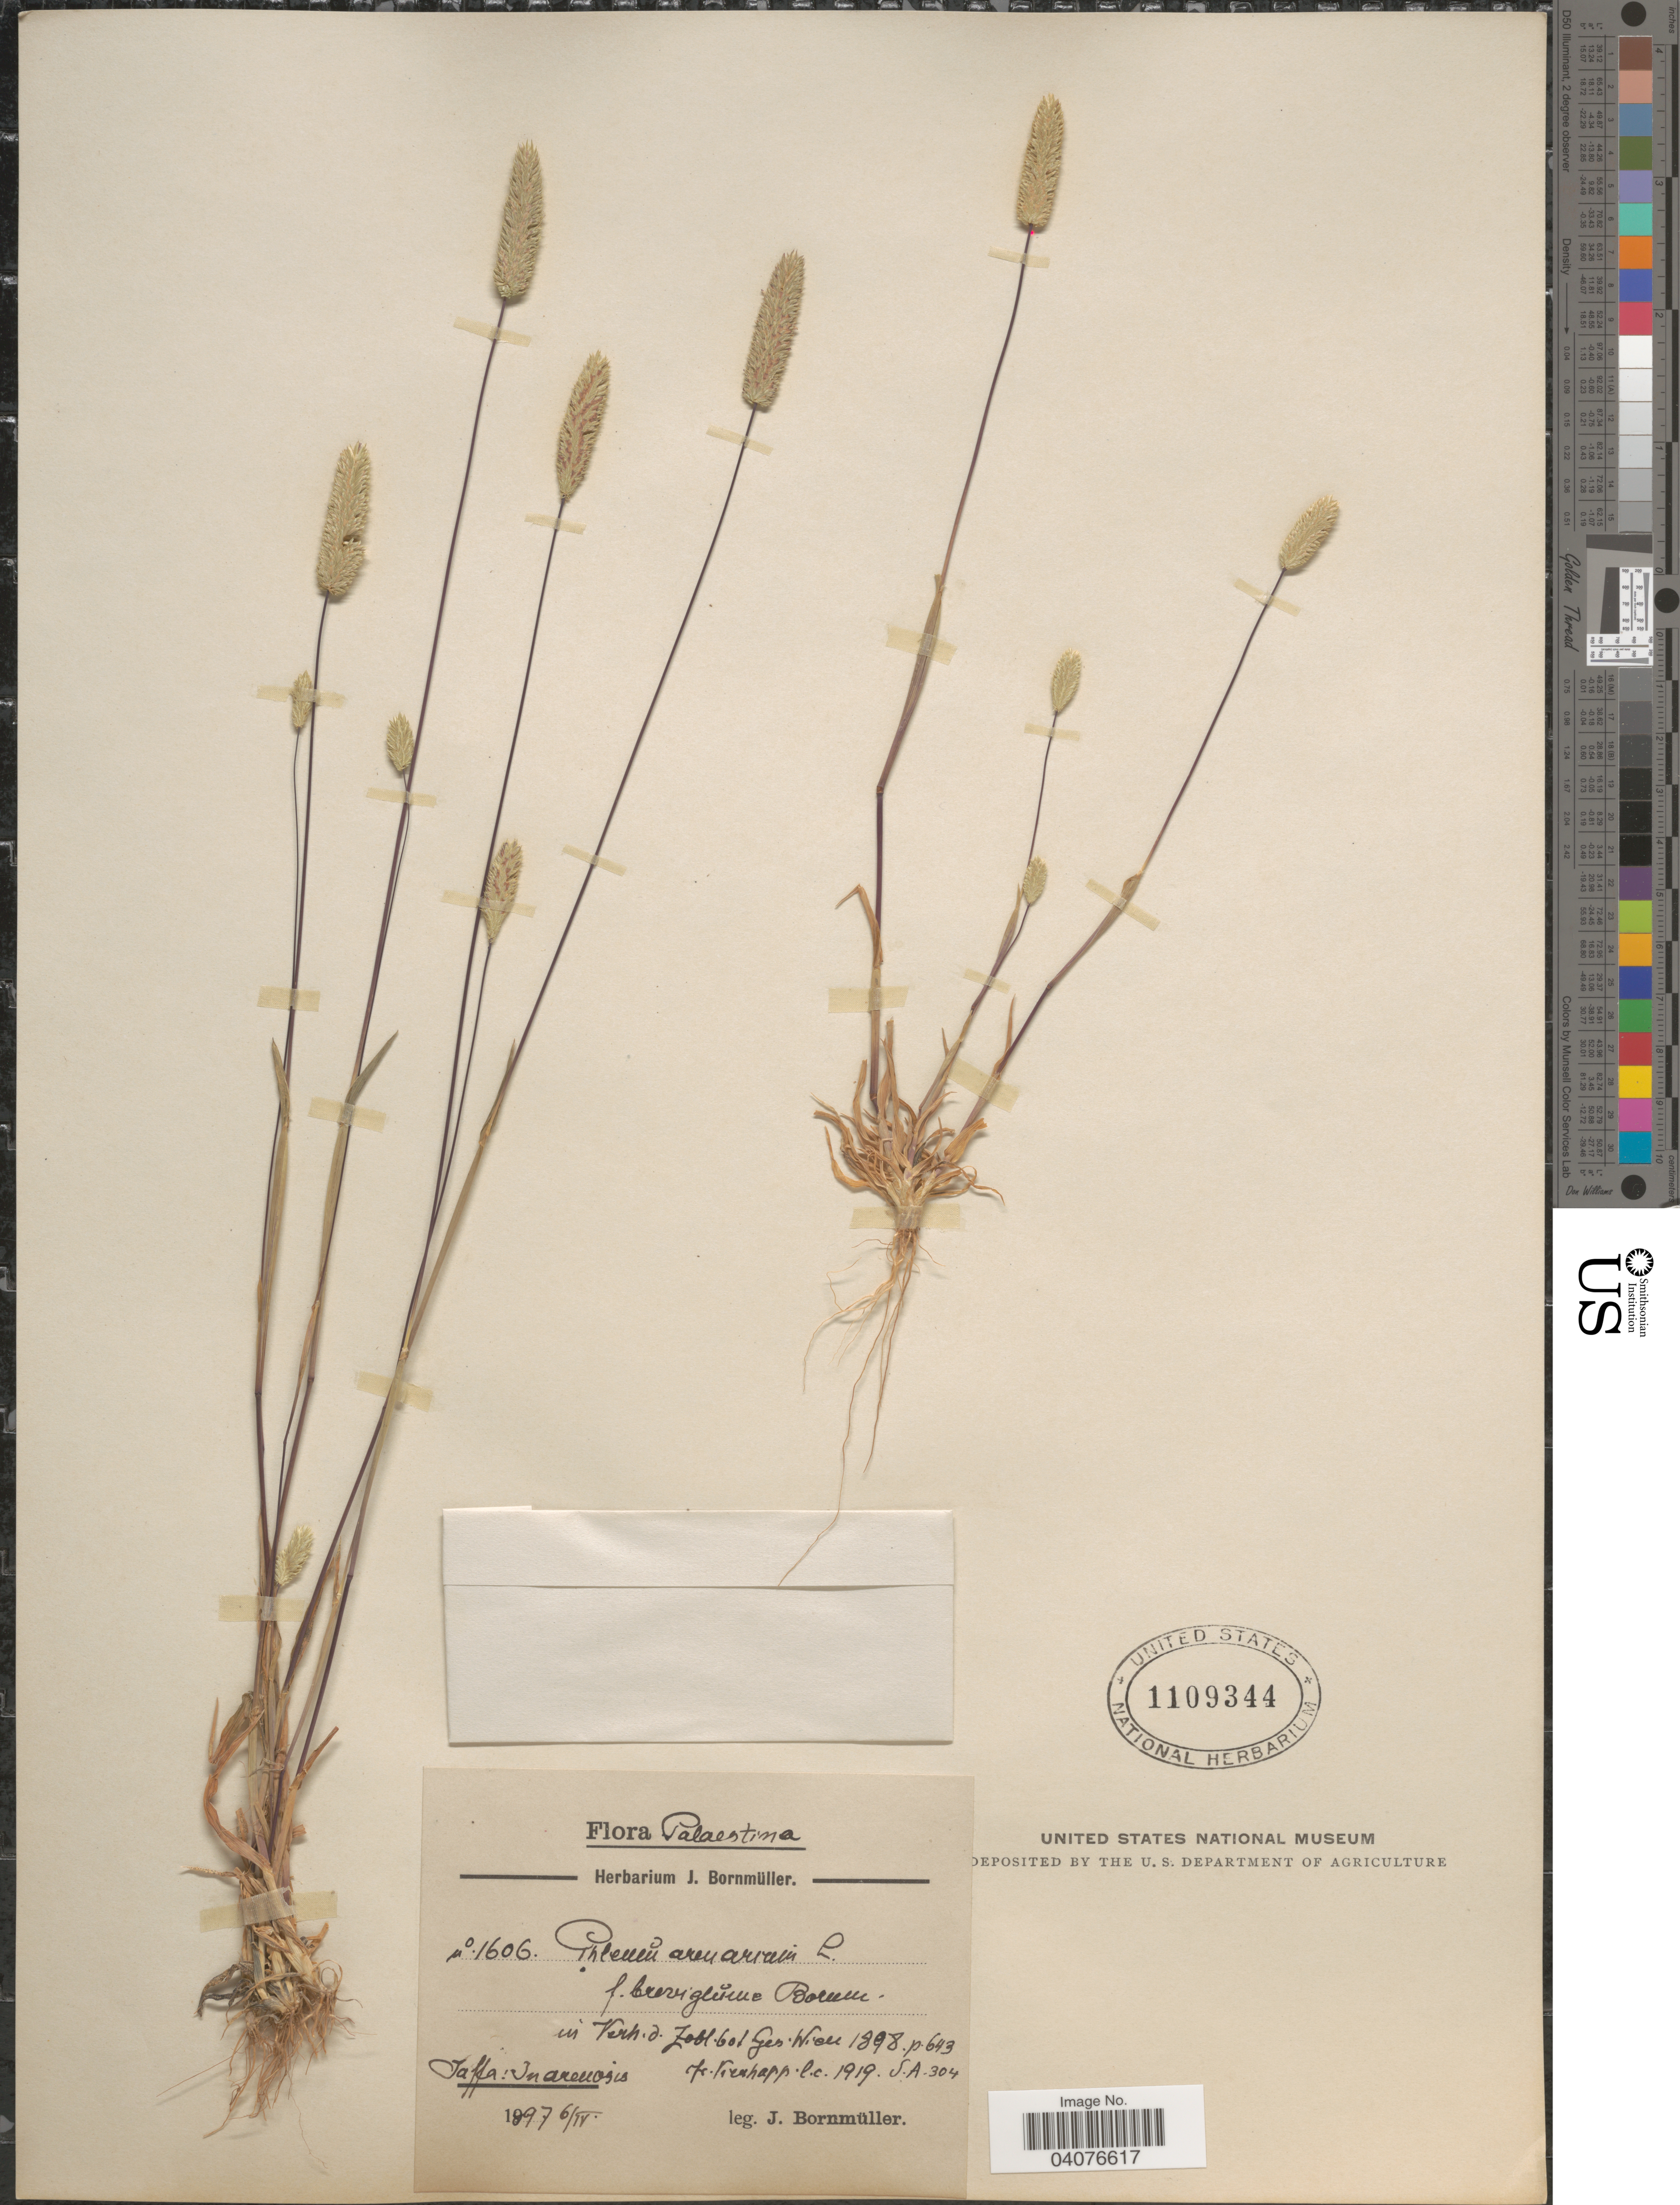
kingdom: Plantae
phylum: Tracheophyta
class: Liliopsida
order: Poales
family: Poaceae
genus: Phleum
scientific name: Phleum arenarium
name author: L.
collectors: J. Bornmüller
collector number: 1606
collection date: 1897-04-06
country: Israel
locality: Palaestina. Saffa: In arenosis.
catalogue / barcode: US 1109344